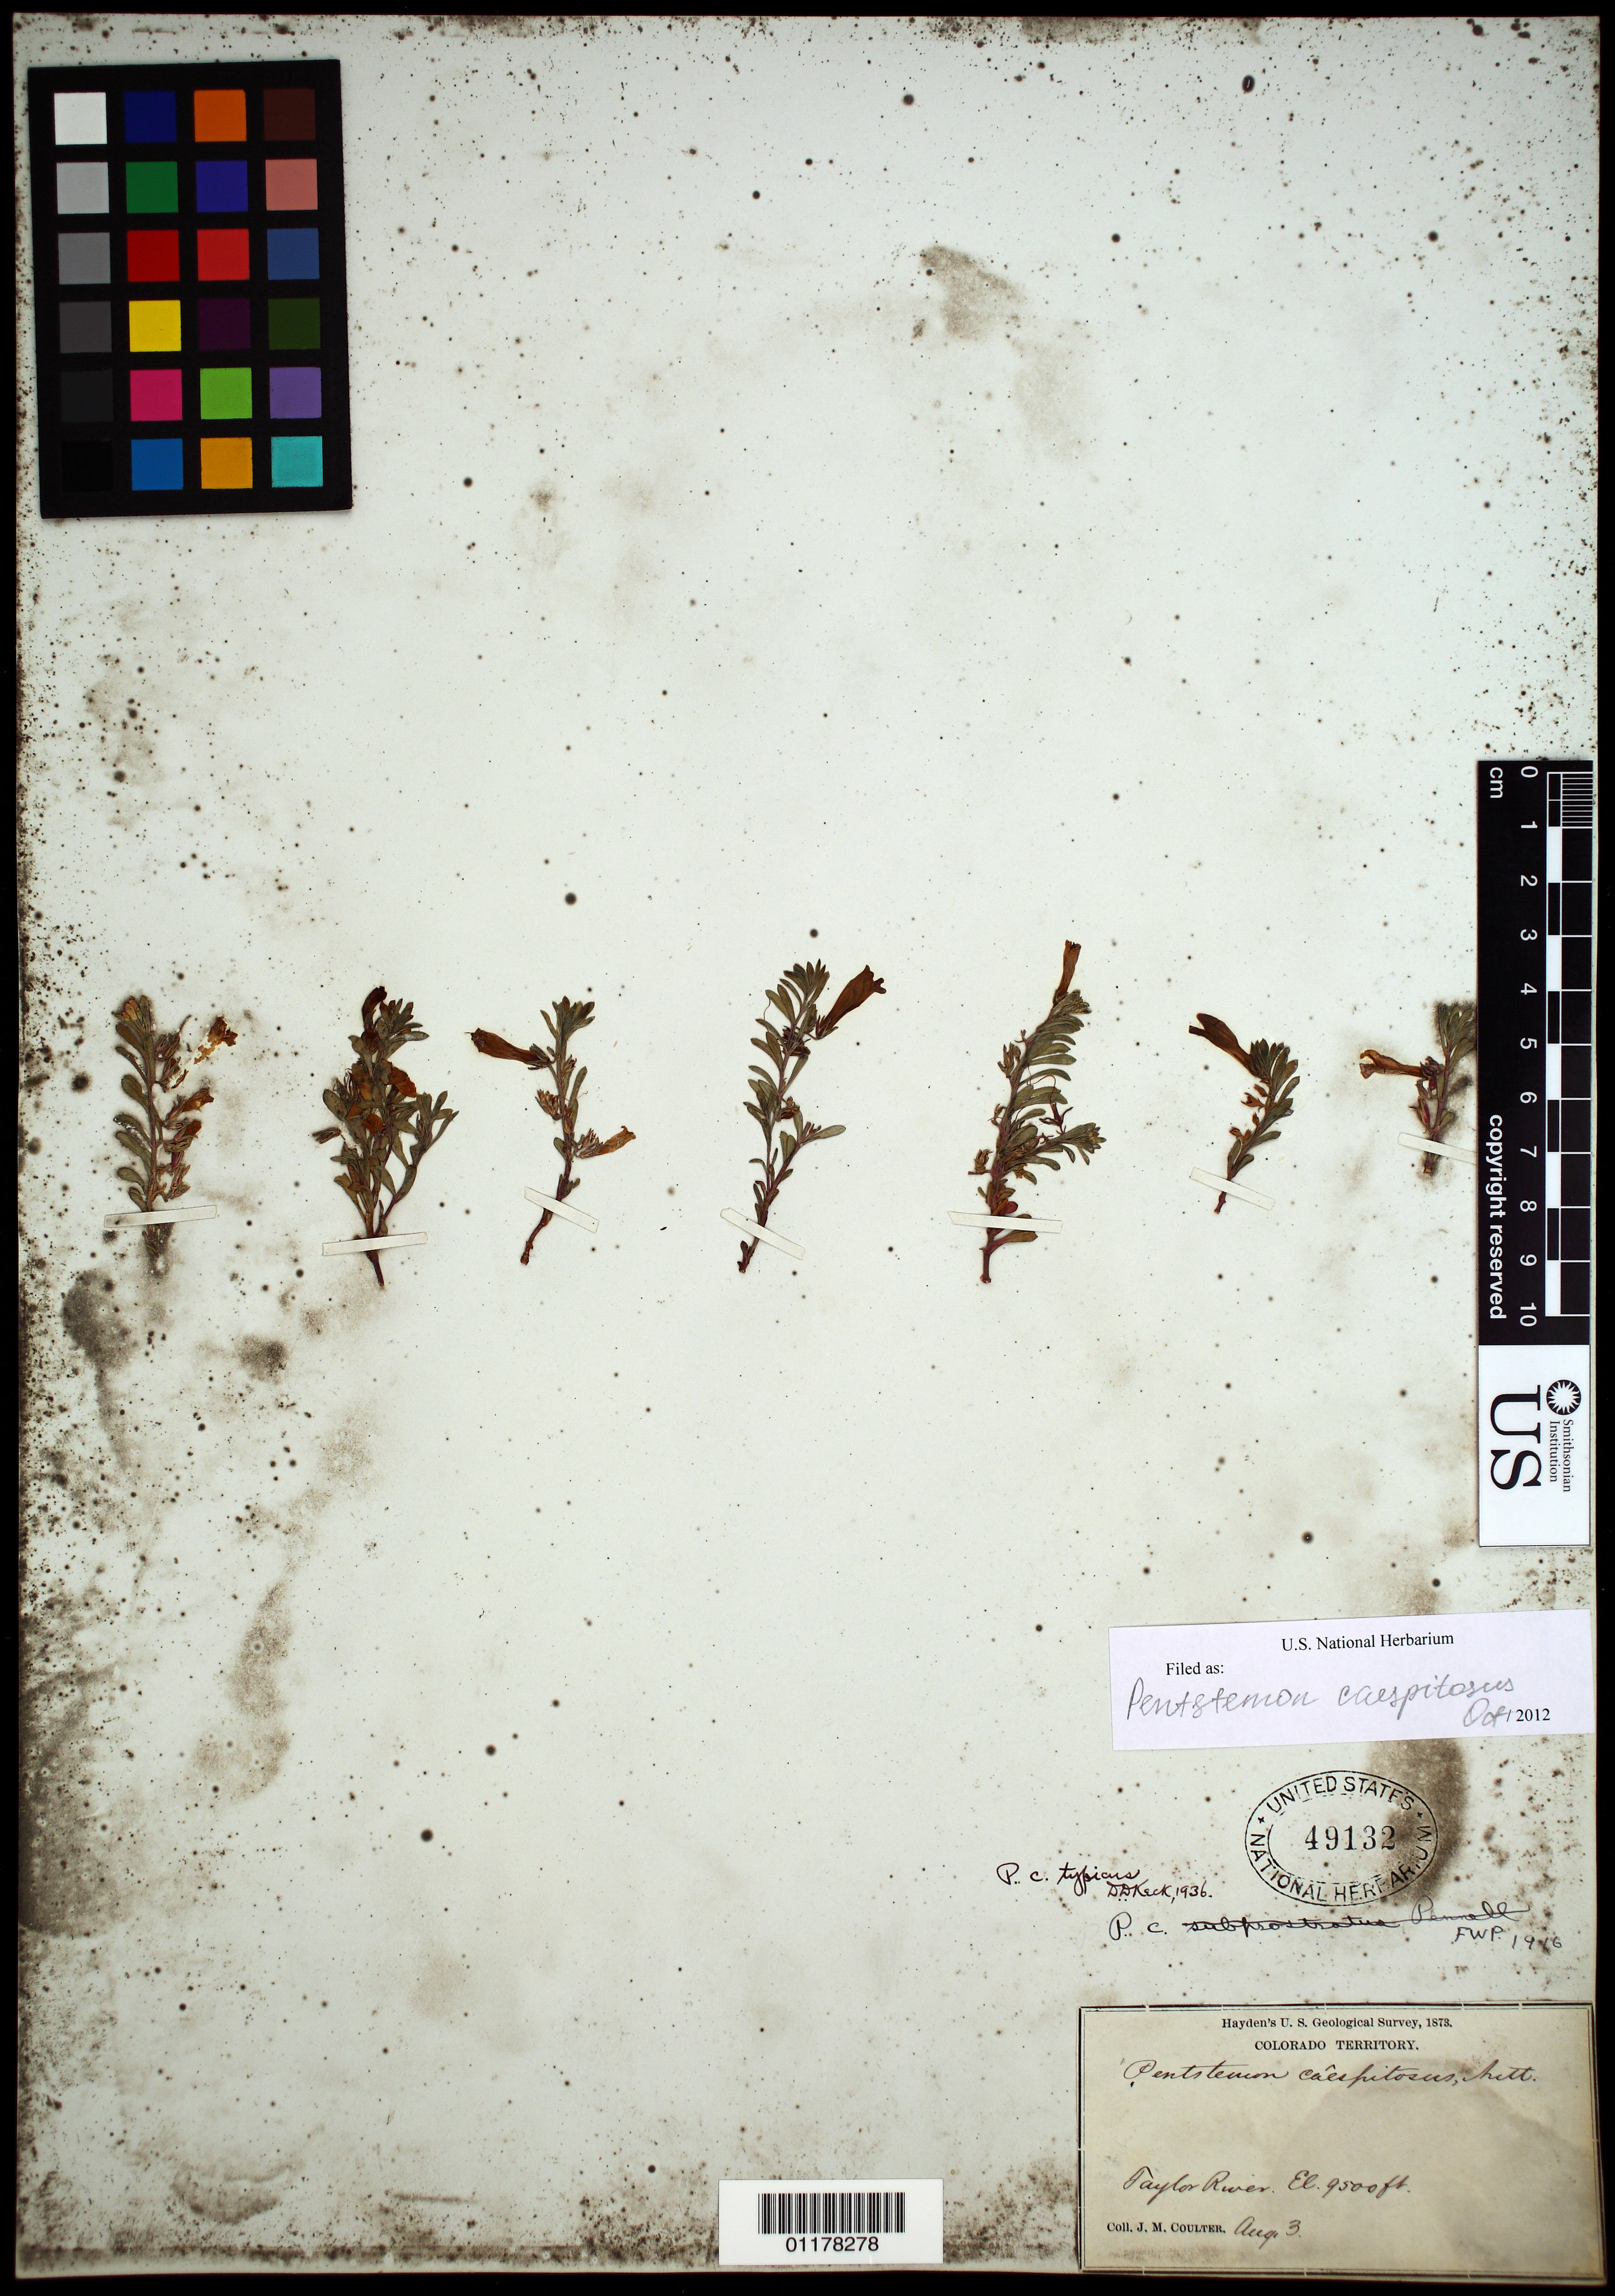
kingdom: Plantae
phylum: Tracheophyta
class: Magnoliopsida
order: Lamiales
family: Plantaginaceae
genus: Penstemon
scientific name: Penstemon caespitosus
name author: Nutt. ex A. Gray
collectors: J. M. Coulter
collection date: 1873-08-03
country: United States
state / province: Colorado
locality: Taylor River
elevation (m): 2896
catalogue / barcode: US 49132